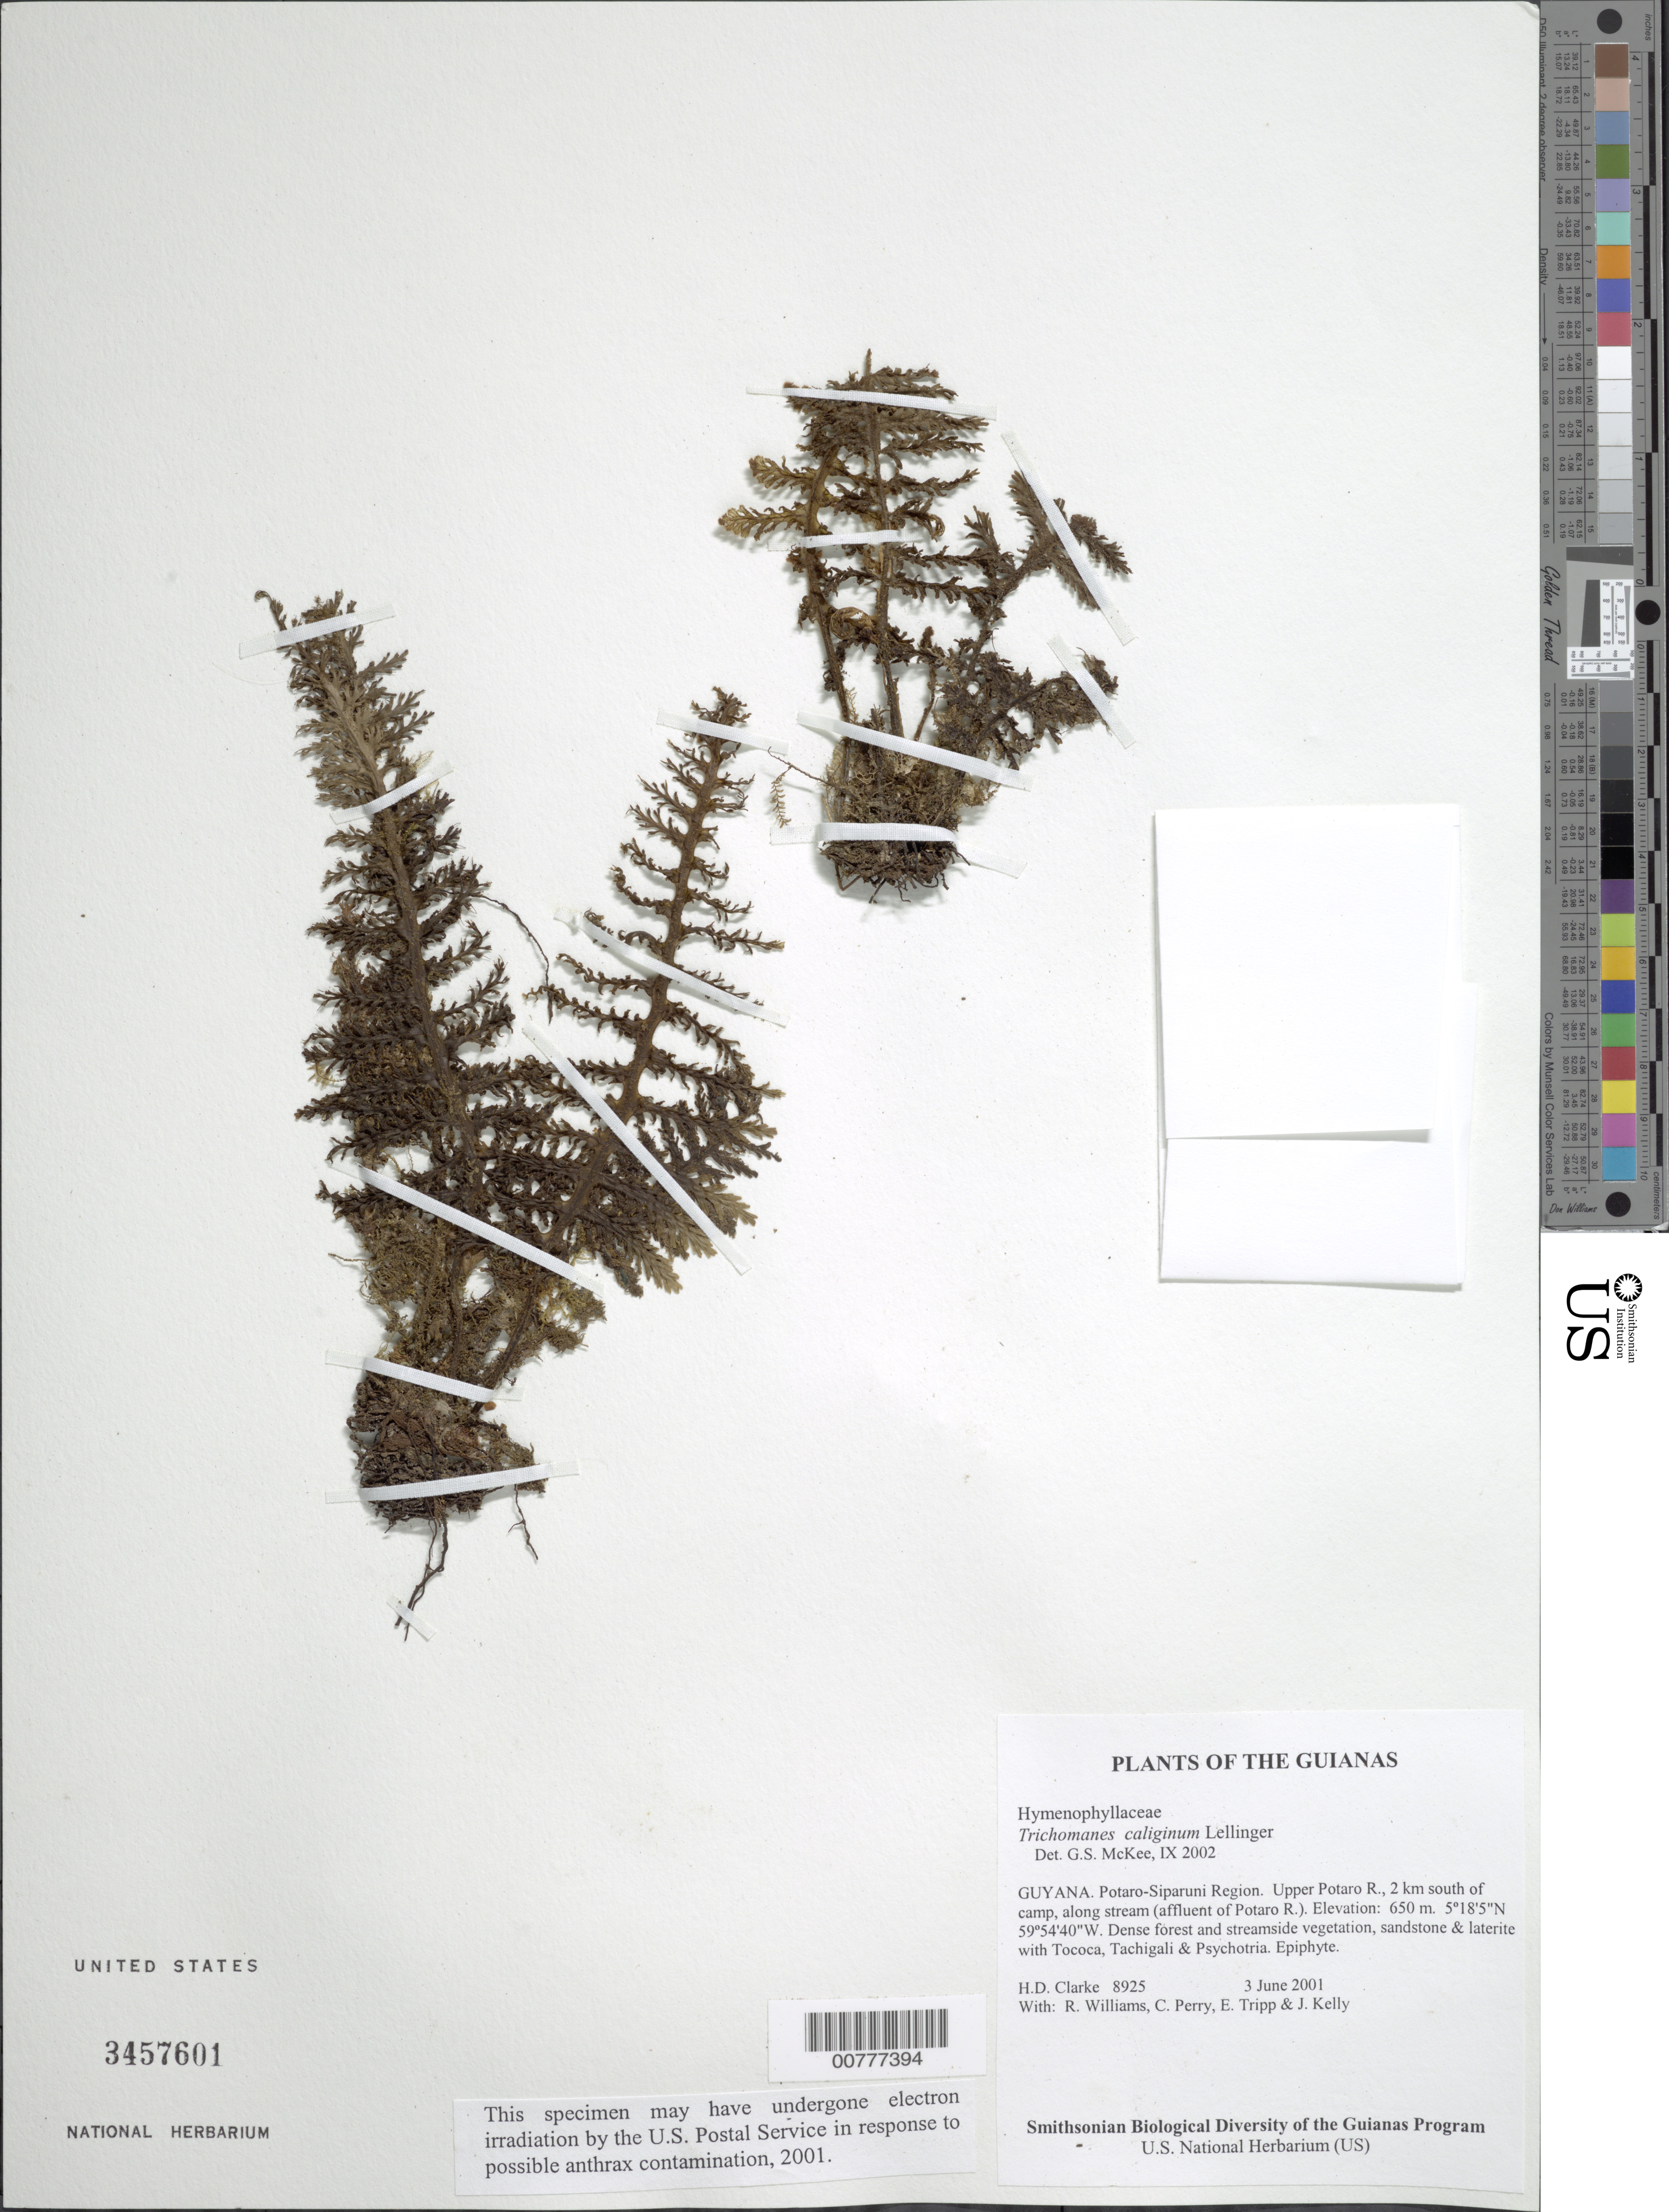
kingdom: Plantae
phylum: Tracheophyta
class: Polypodiopsida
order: Hymenophyllales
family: Hymenophyllaceae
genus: Trichomanes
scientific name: Trichomanes caliginum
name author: Lellinger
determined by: McKee, G. S., (US), NMNH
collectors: H. D. Clarke, R. Williams, C. Perry, E. Tripp & J. Kelly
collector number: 8925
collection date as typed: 3 June 2001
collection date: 2001-06-03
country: Guyana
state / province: Potaro-Siparuni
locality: Upper Potaro R., 2 km south of camp, along stream (affluent of Potaro R.)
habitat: Dense forest and streamside vegetation, sandstone & laterite with Tococa, Tachigali & Psychotria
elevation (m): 650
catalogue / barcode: US 3457601